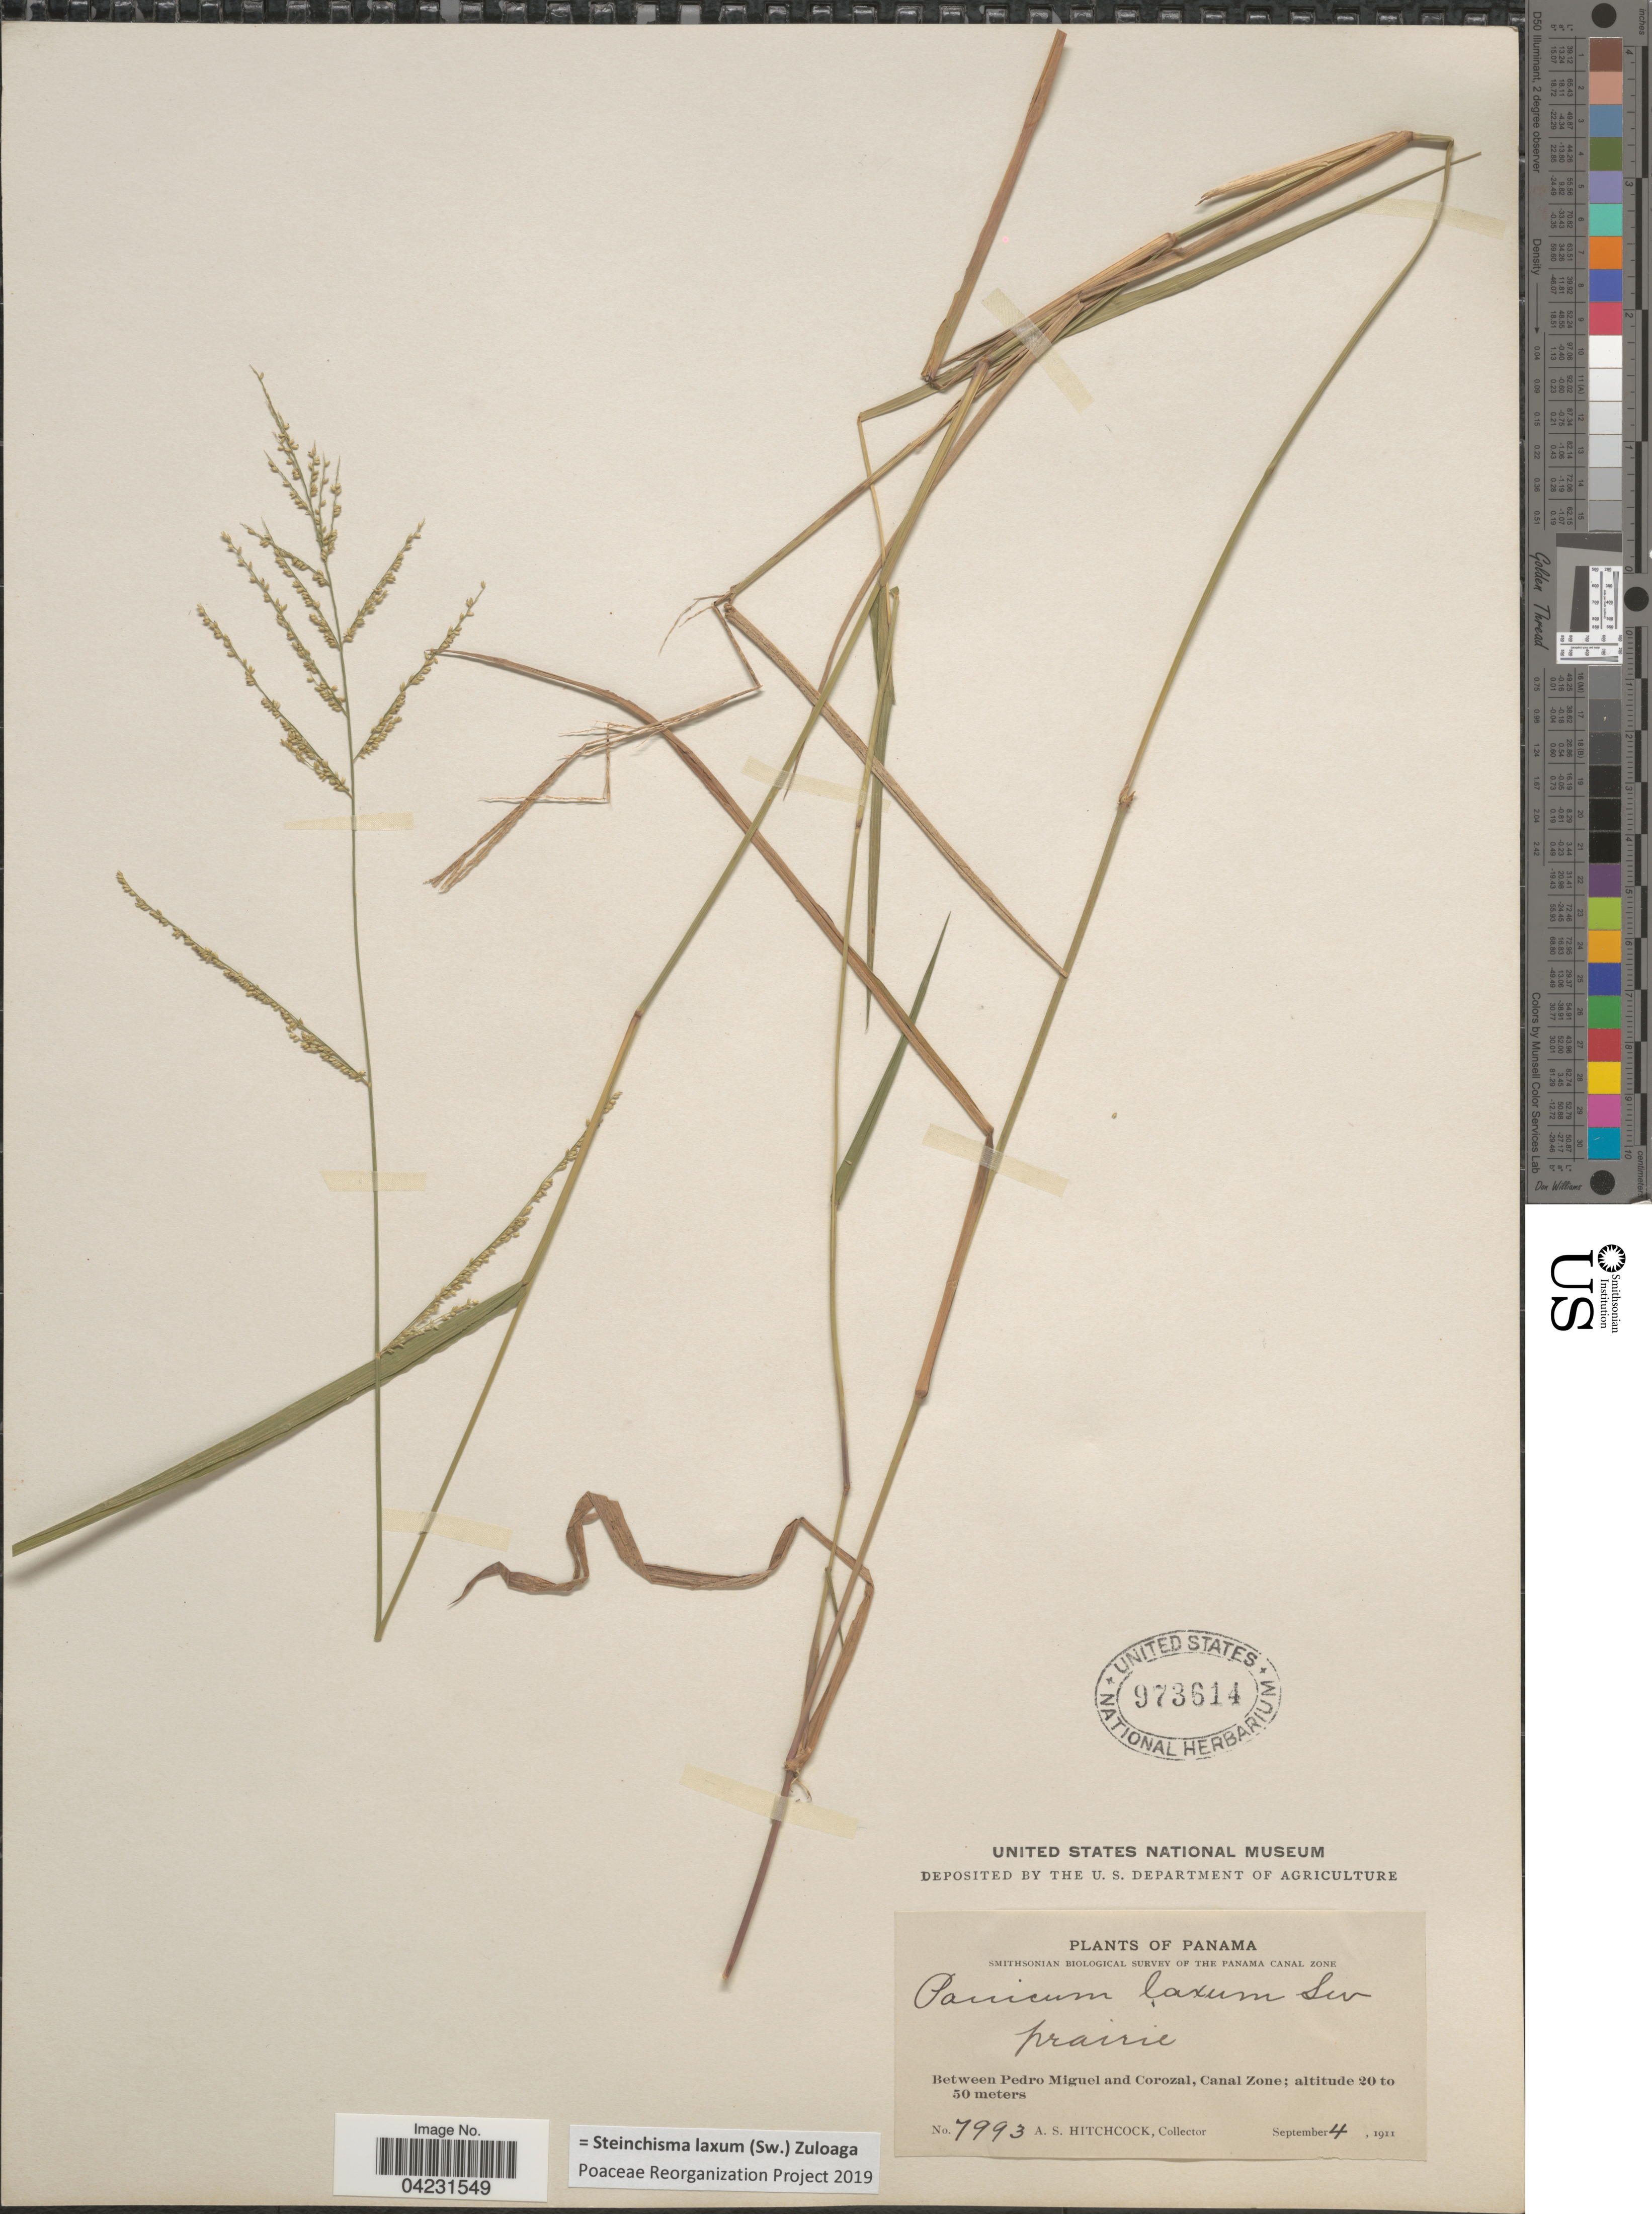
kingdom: Plantae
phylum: Tracheophyta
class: Liliopsida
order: Poales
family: Poaceae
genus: Steinchisma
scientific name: Steinchisma laxum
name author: (Sw.) Zuloaga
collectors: A. S. Hitchcock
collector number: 7993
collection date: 1911-09-04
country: Panama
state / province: Colón / Panamá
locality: Smithsonian Biological Survey of the Panama Canal Zone. Between Pedro Miguel and Corozal, Canal Zone.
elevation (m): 20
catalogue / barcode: US 973614